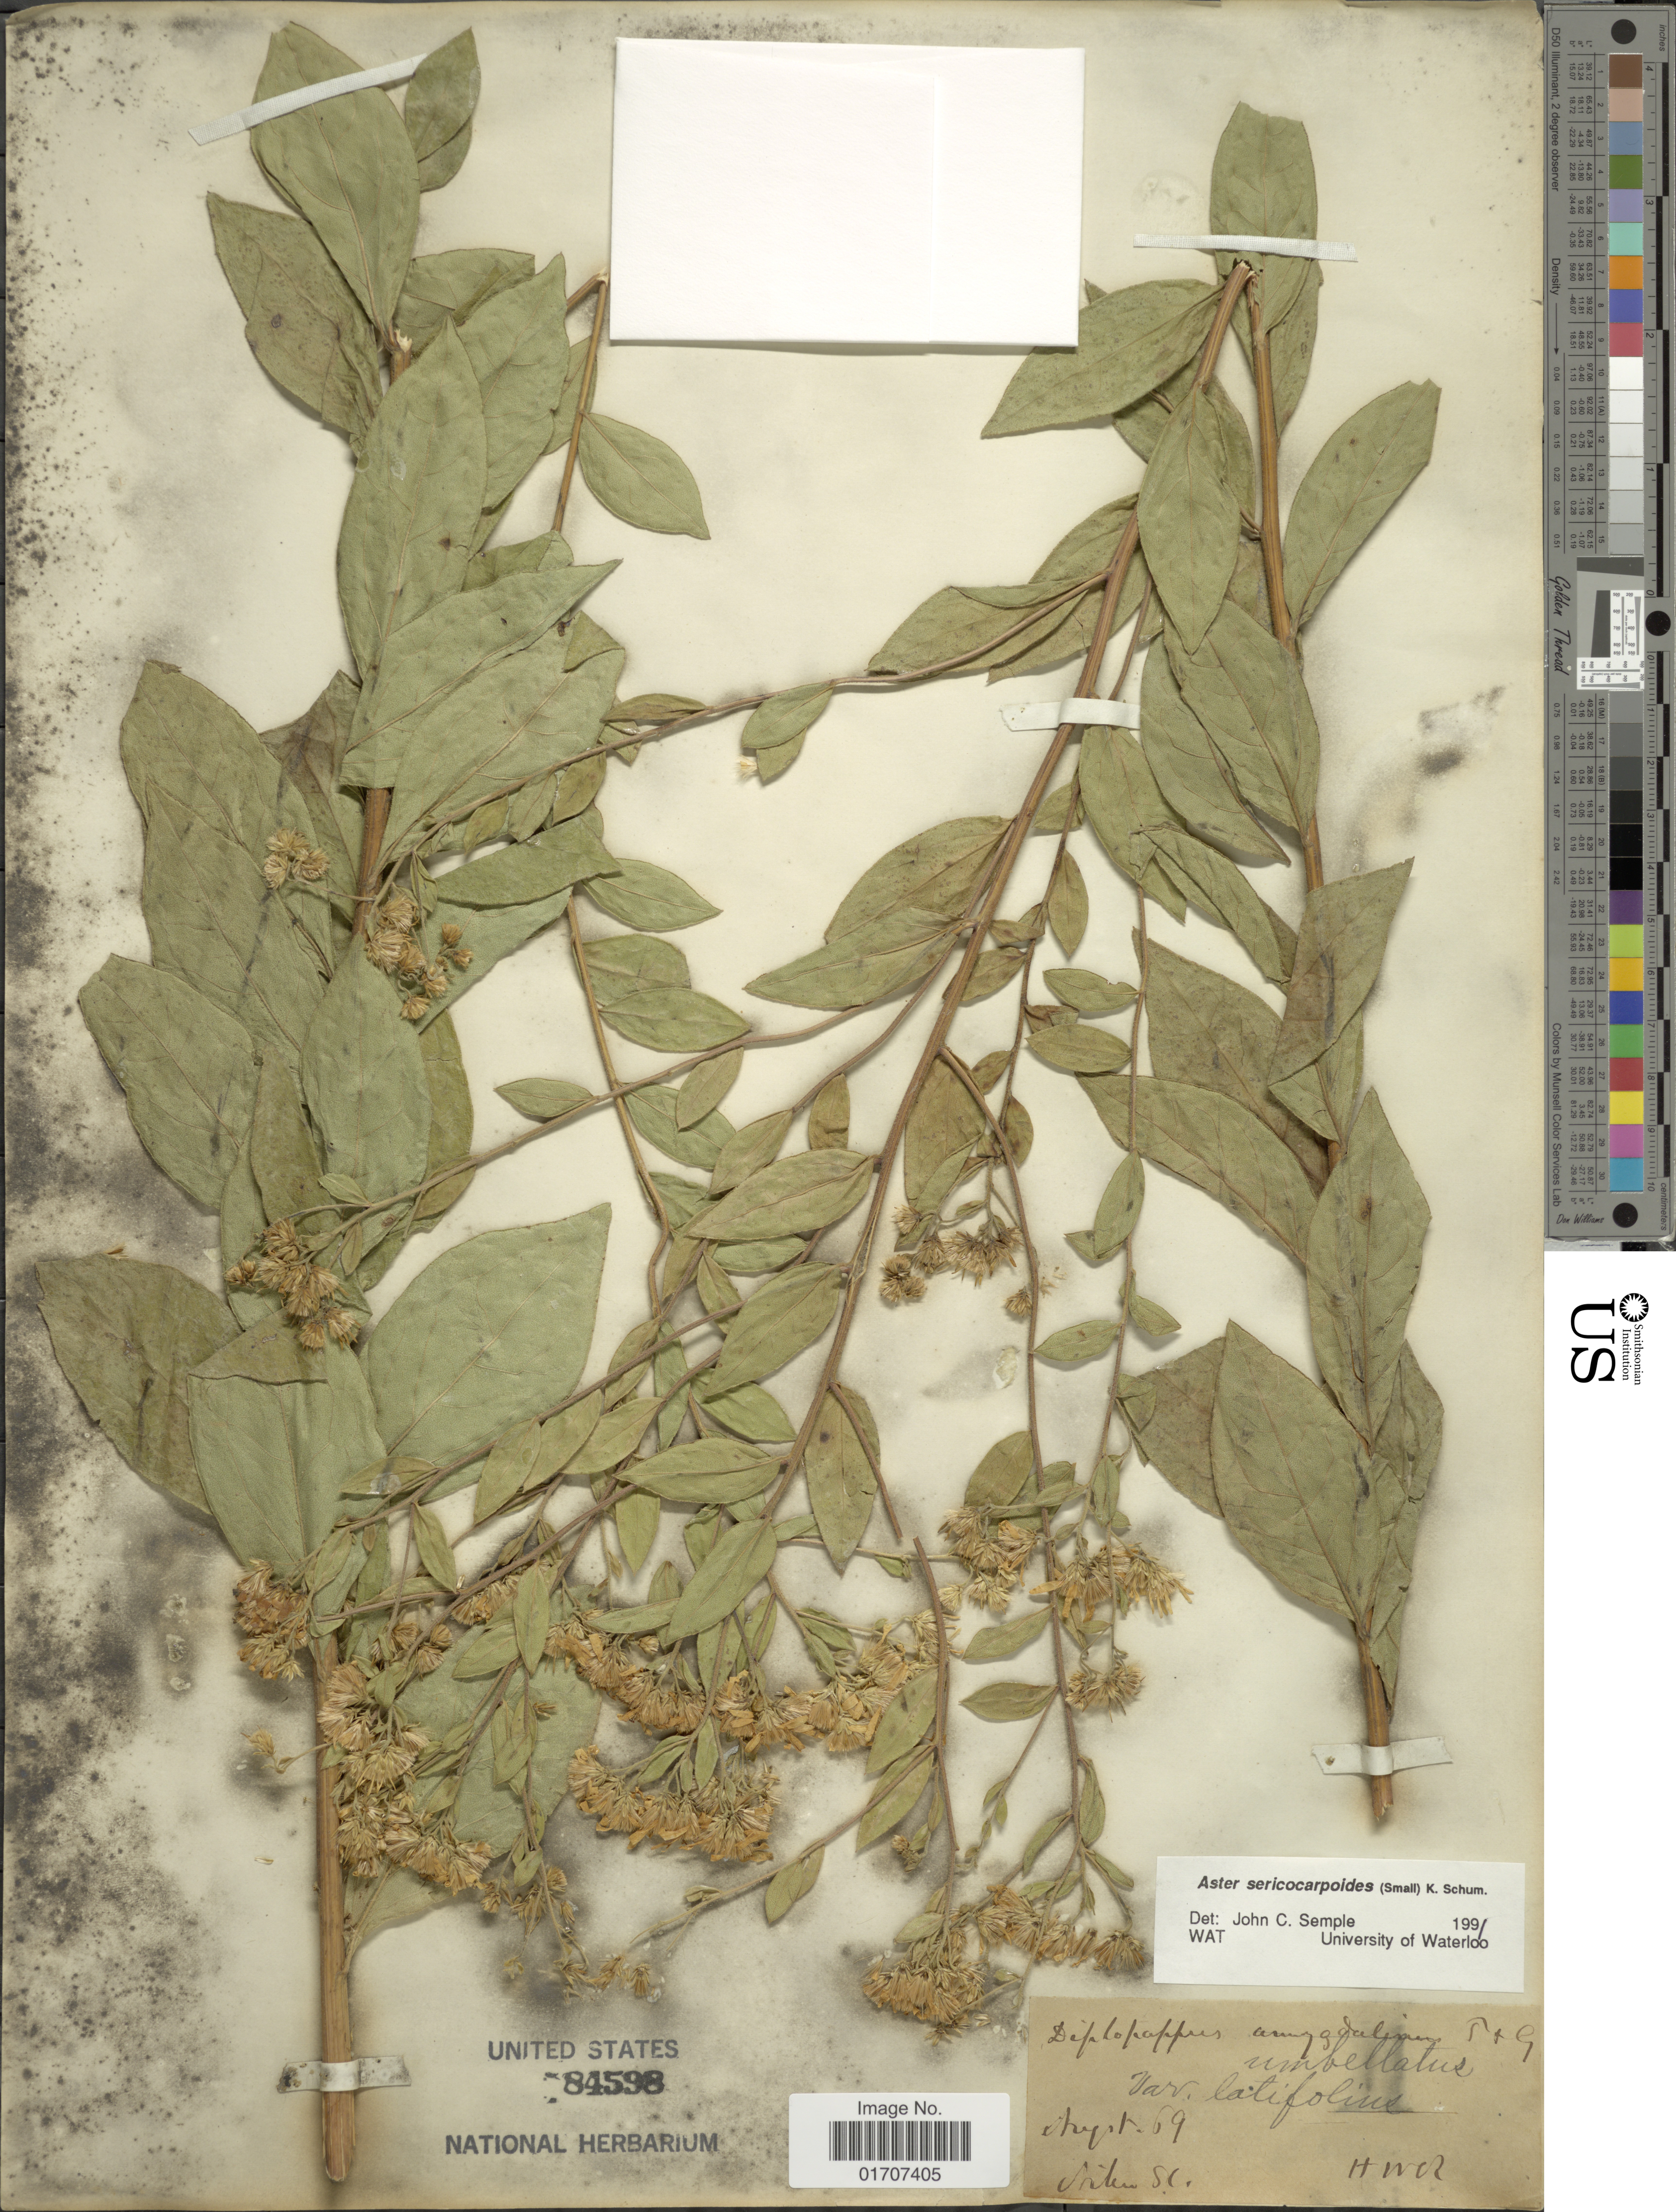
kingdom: Plantae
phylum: Tracheophyta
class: Magnoliopsida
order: Asterales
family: Asteraceae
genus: Doellingeria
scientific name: Doellingeria sericocarpoides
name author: Small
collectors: H. W. R.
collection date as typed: Transcribed d/m/y: /8/69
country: United States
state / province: South Carolina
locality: Aiken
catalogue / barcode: US 84598